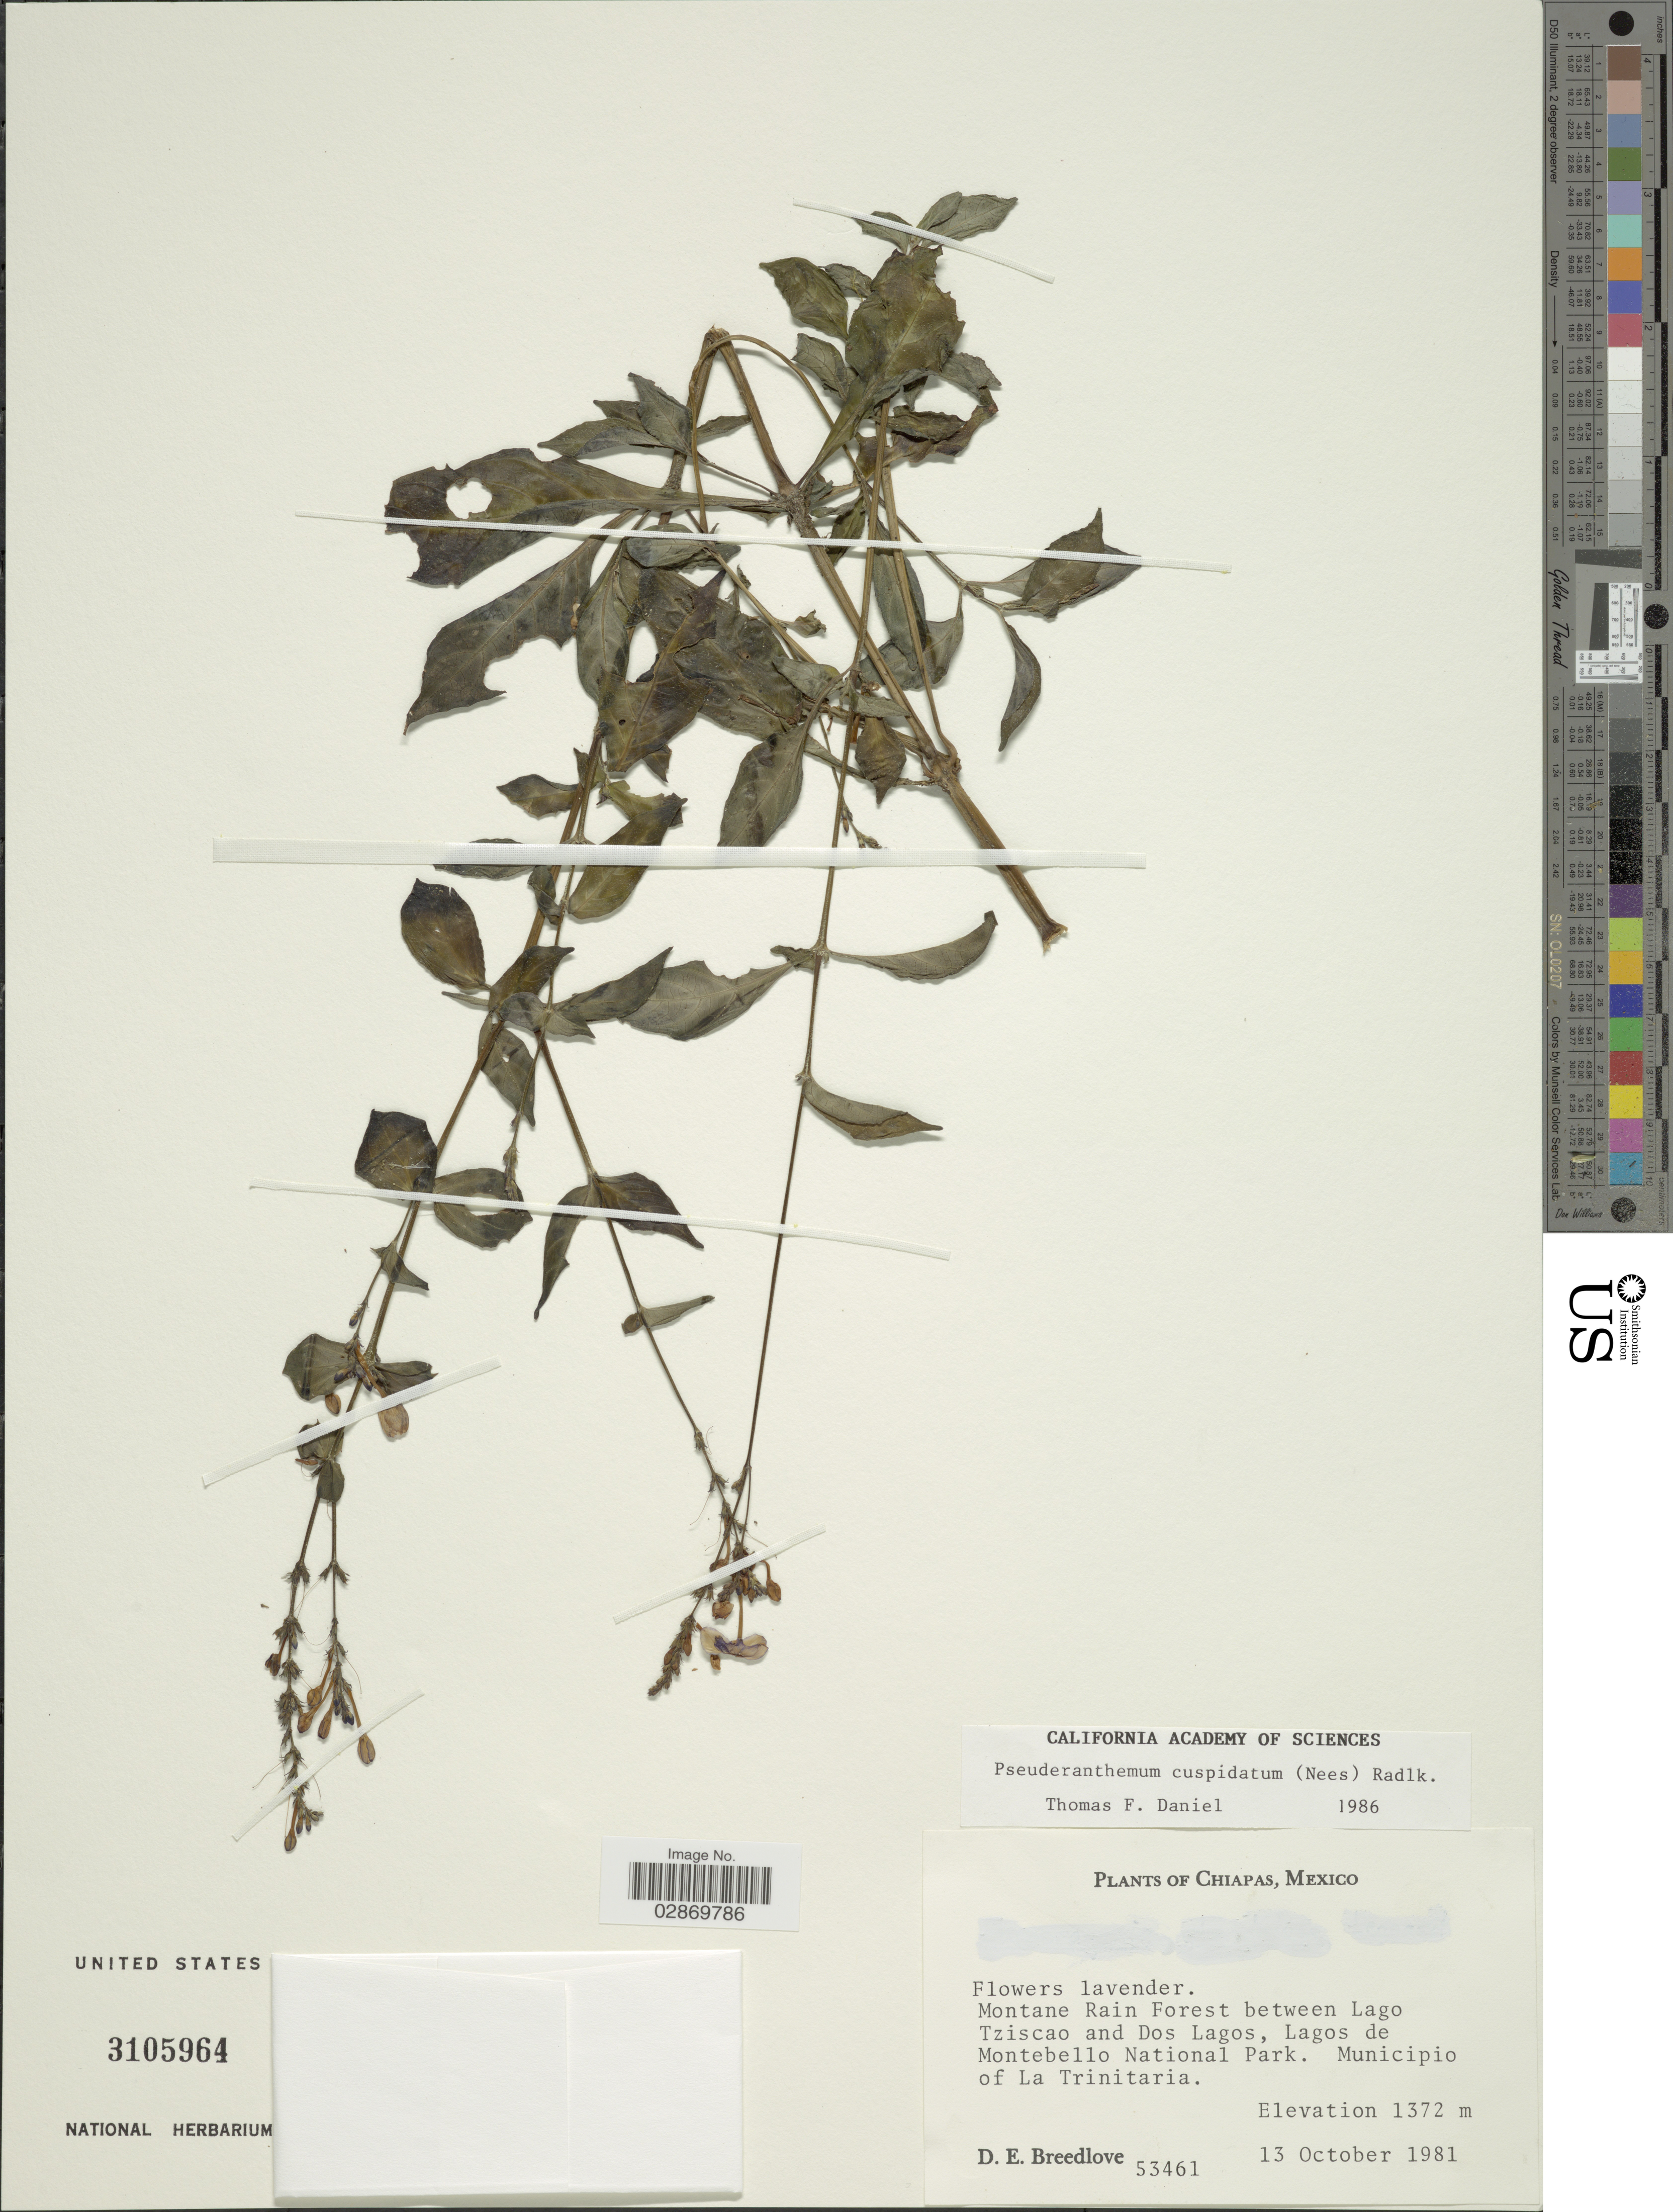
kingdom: Plantae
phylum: Tracheophyta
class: Magnoliopsida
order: Lamiales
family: Acanthaceae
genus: Pseuderanthemum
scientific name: Pseuderanthemum cuspidatum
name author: (Nees) Radlk. ex Lindau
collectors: D. E. Breedlove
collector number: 53461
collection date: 1981-10-13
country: Mexico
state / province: Chiapas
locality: Montane Rain Forest between Lago Tziscao and Dos Lagos, Lagos de Montebello National Park, Municipio of La Trinitaria.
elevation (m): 1372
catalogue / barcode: US 3105964